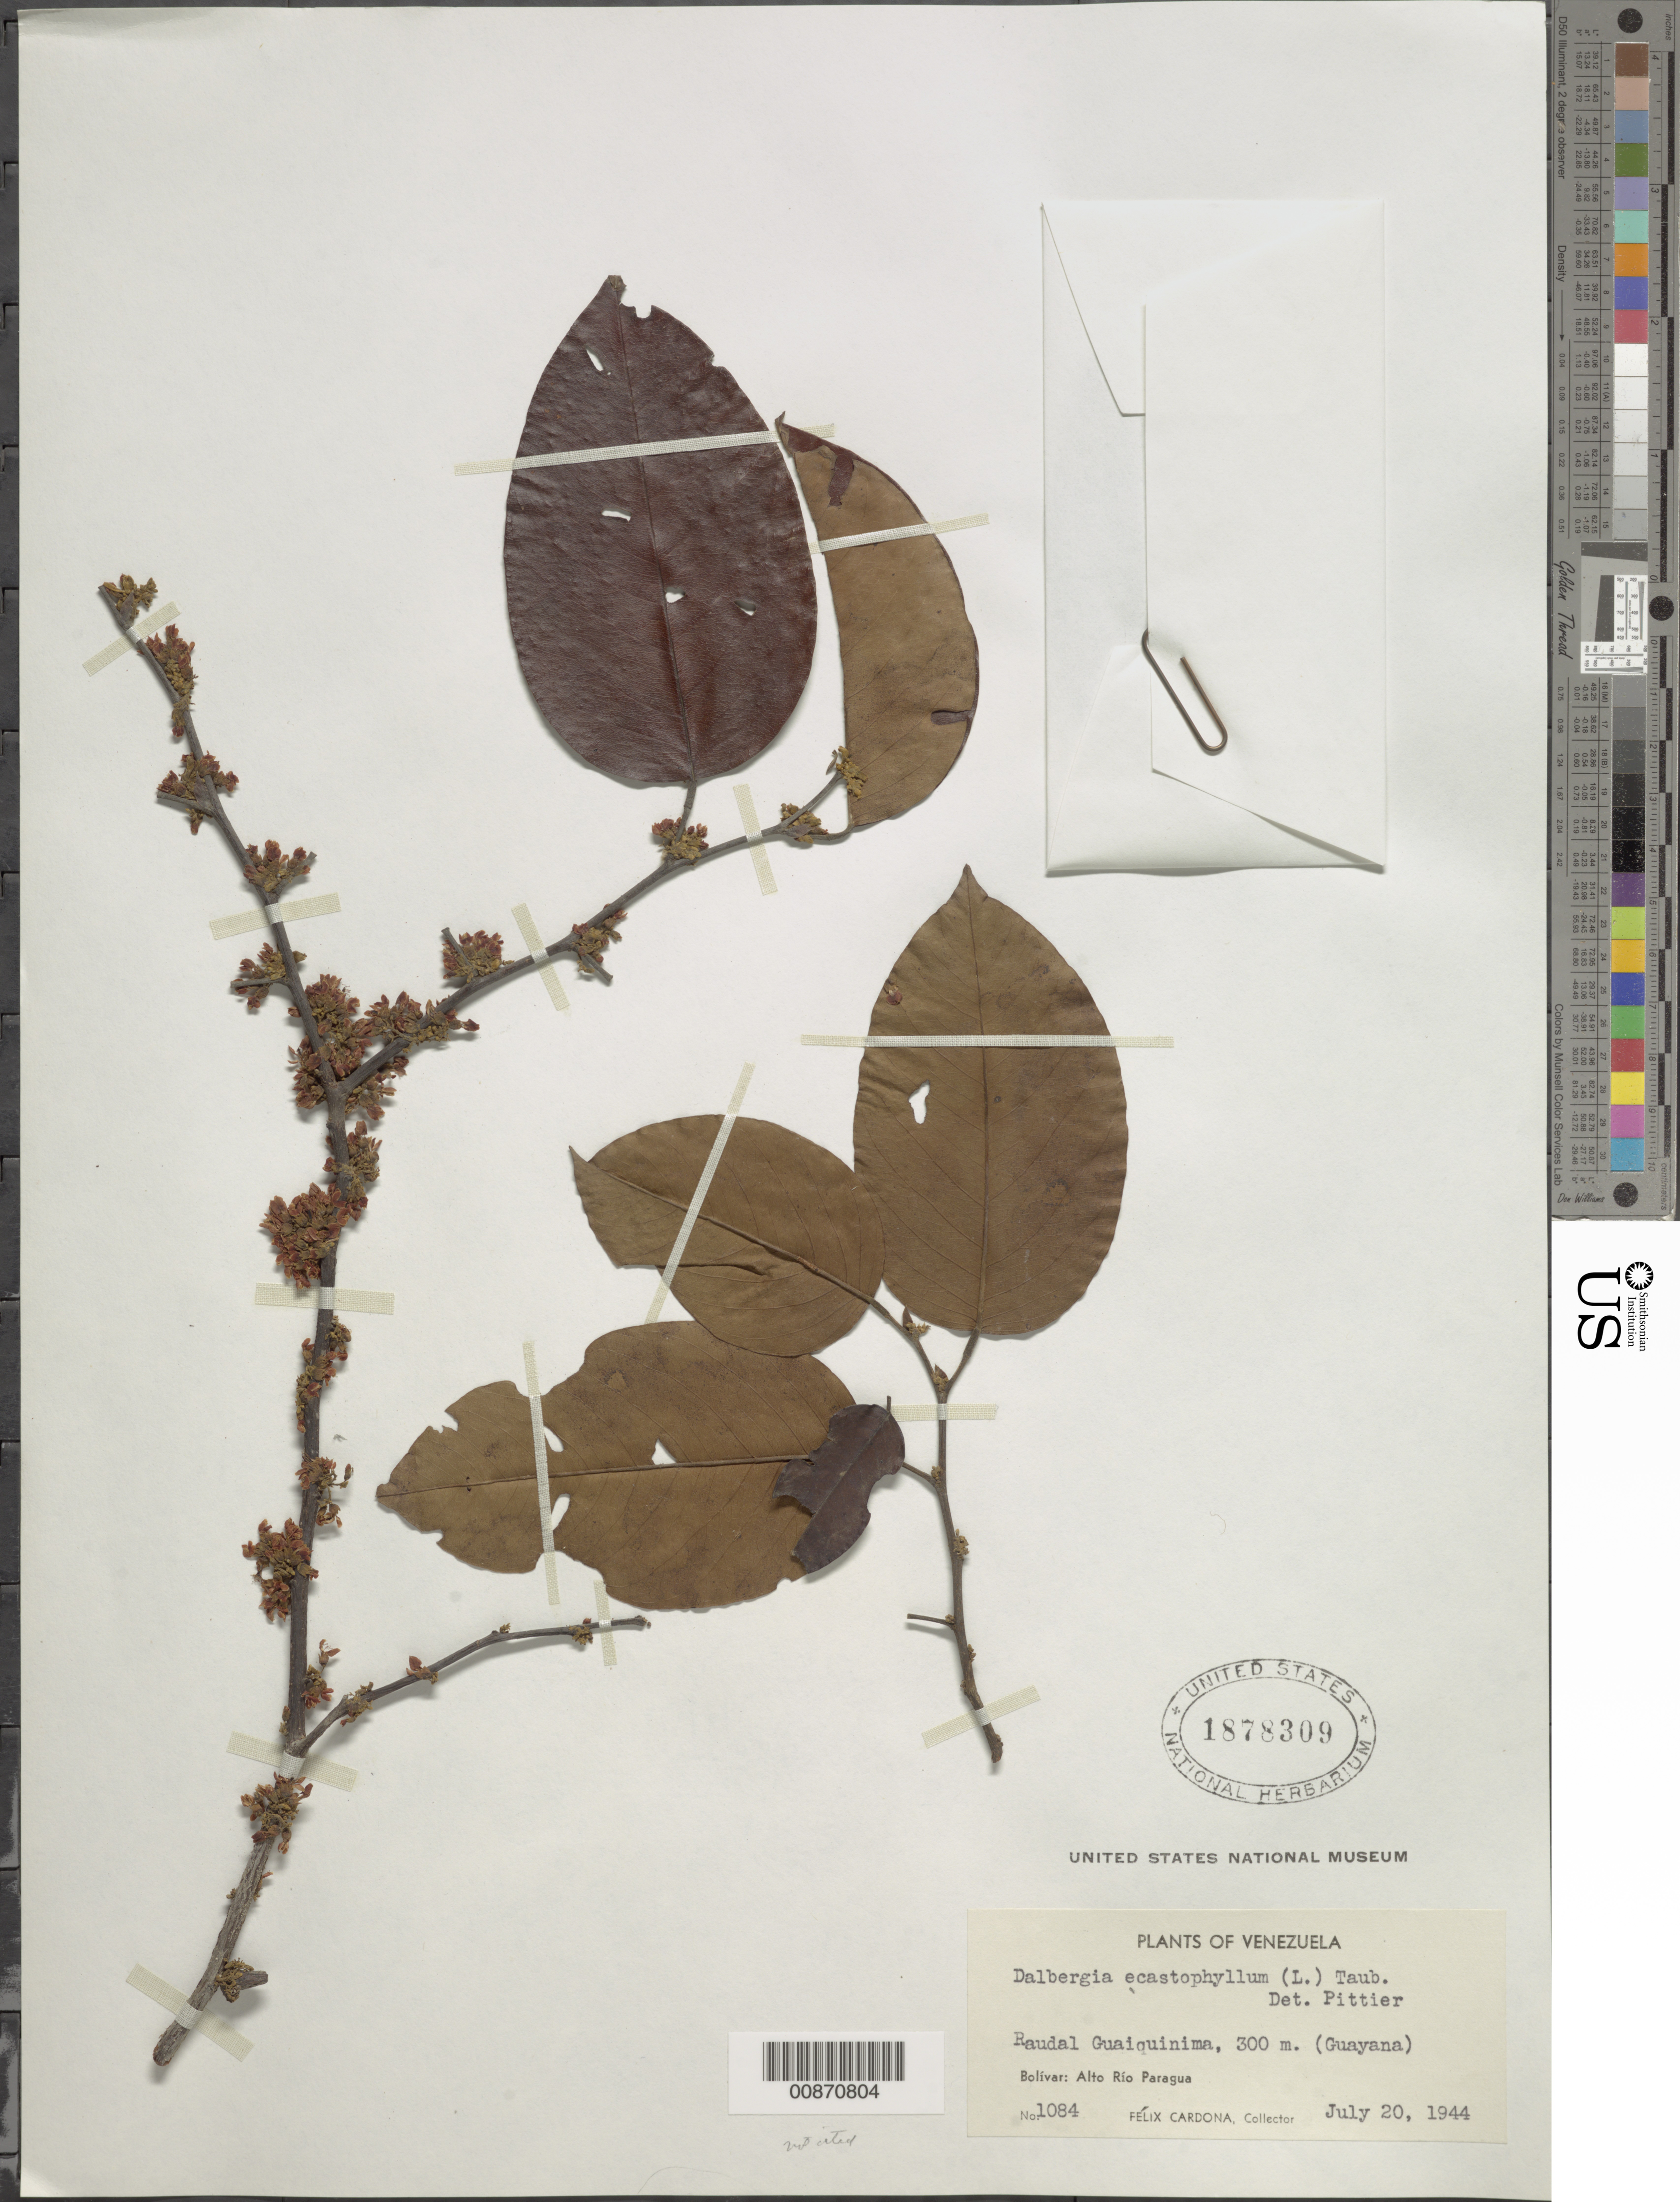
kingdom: Plantae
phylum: Tracheophyta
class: Magnoliopsida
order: Fabales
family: Fabaceae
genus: Dalbergia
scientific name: Dalbergia ecastaphyllum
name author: (L.) Taub.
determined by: Pittier, Henri F.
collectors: F. Cardona Puig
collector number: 1084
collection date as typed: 20-Jul-44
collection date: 1944-07-20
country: Venezuela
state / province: Bolívar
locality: Alto Río Paragua, Río Karun, Raudal Guaiquinima (Guayana)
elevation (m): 300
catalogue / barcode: US 1878309